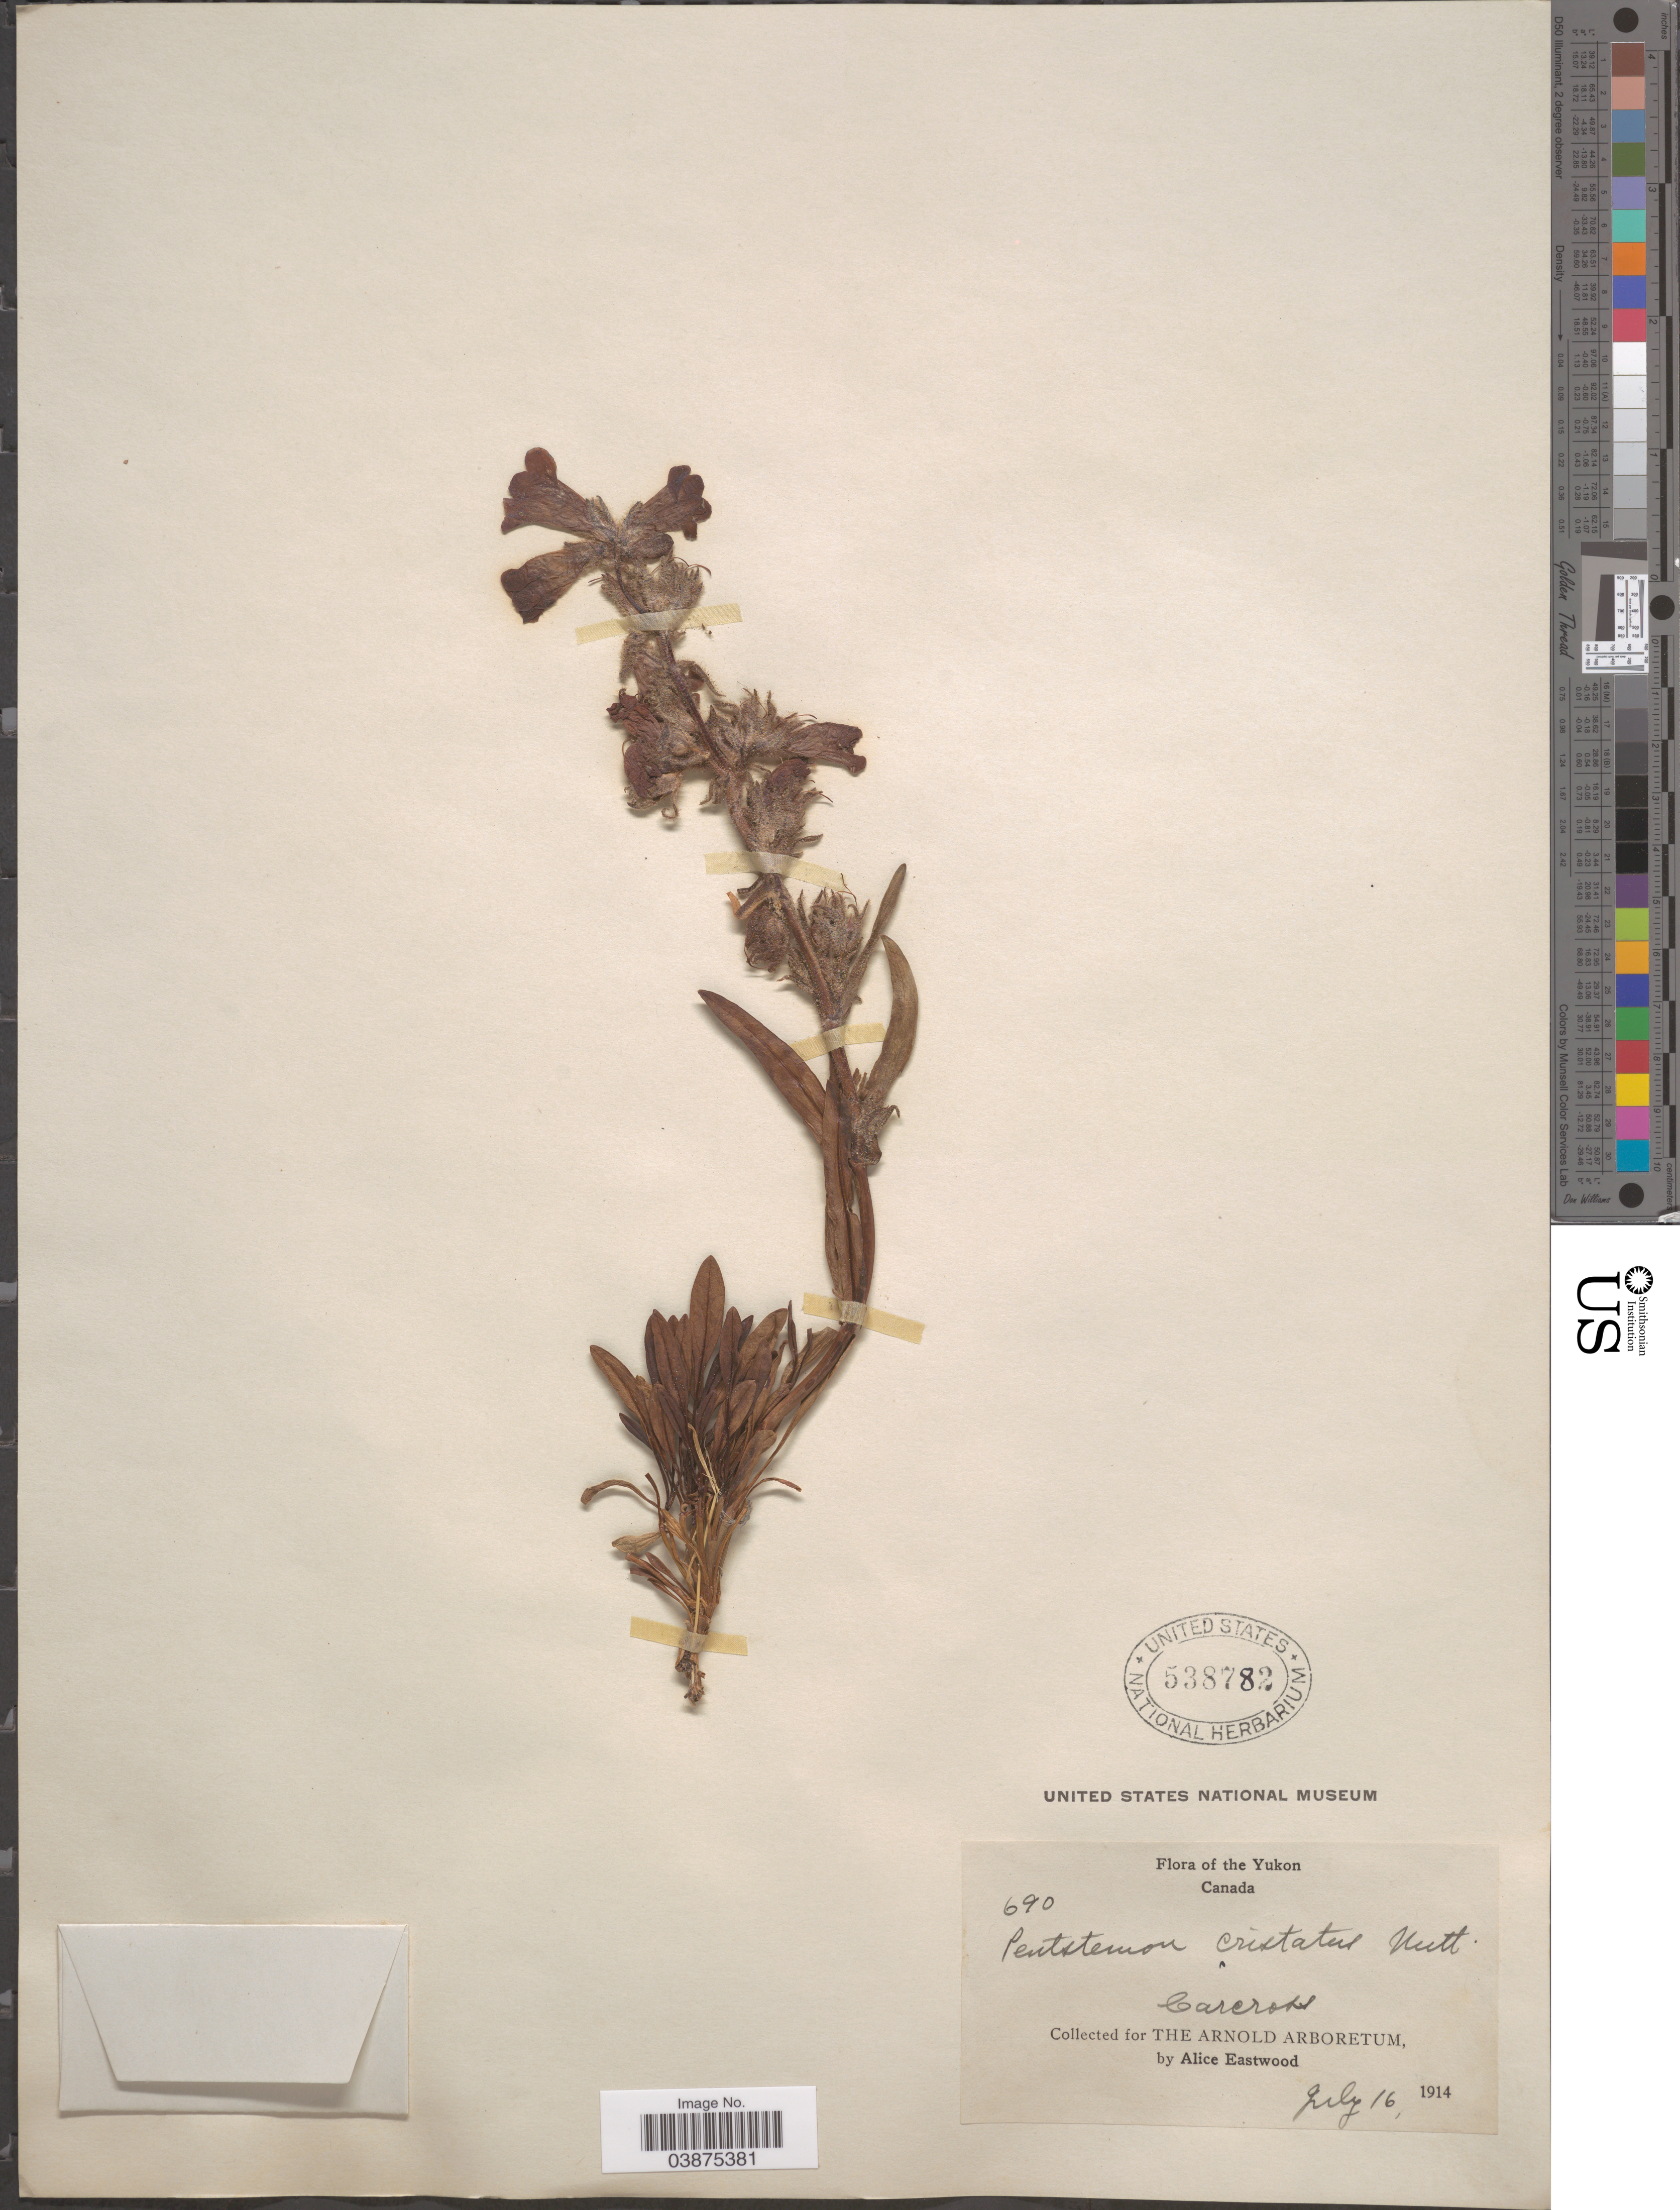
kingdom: Plantae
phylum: Tracheophyta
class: Magnoliopsida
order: Lamiales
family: Plantaginaceae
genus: Penstemon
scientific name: Penstemon gormanii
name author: Greene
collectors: A. Eastwood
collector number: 690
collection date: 1914-07-16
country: Canada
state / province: Yukon Territory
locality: Yukon. Carcross.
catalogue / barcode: US 538782